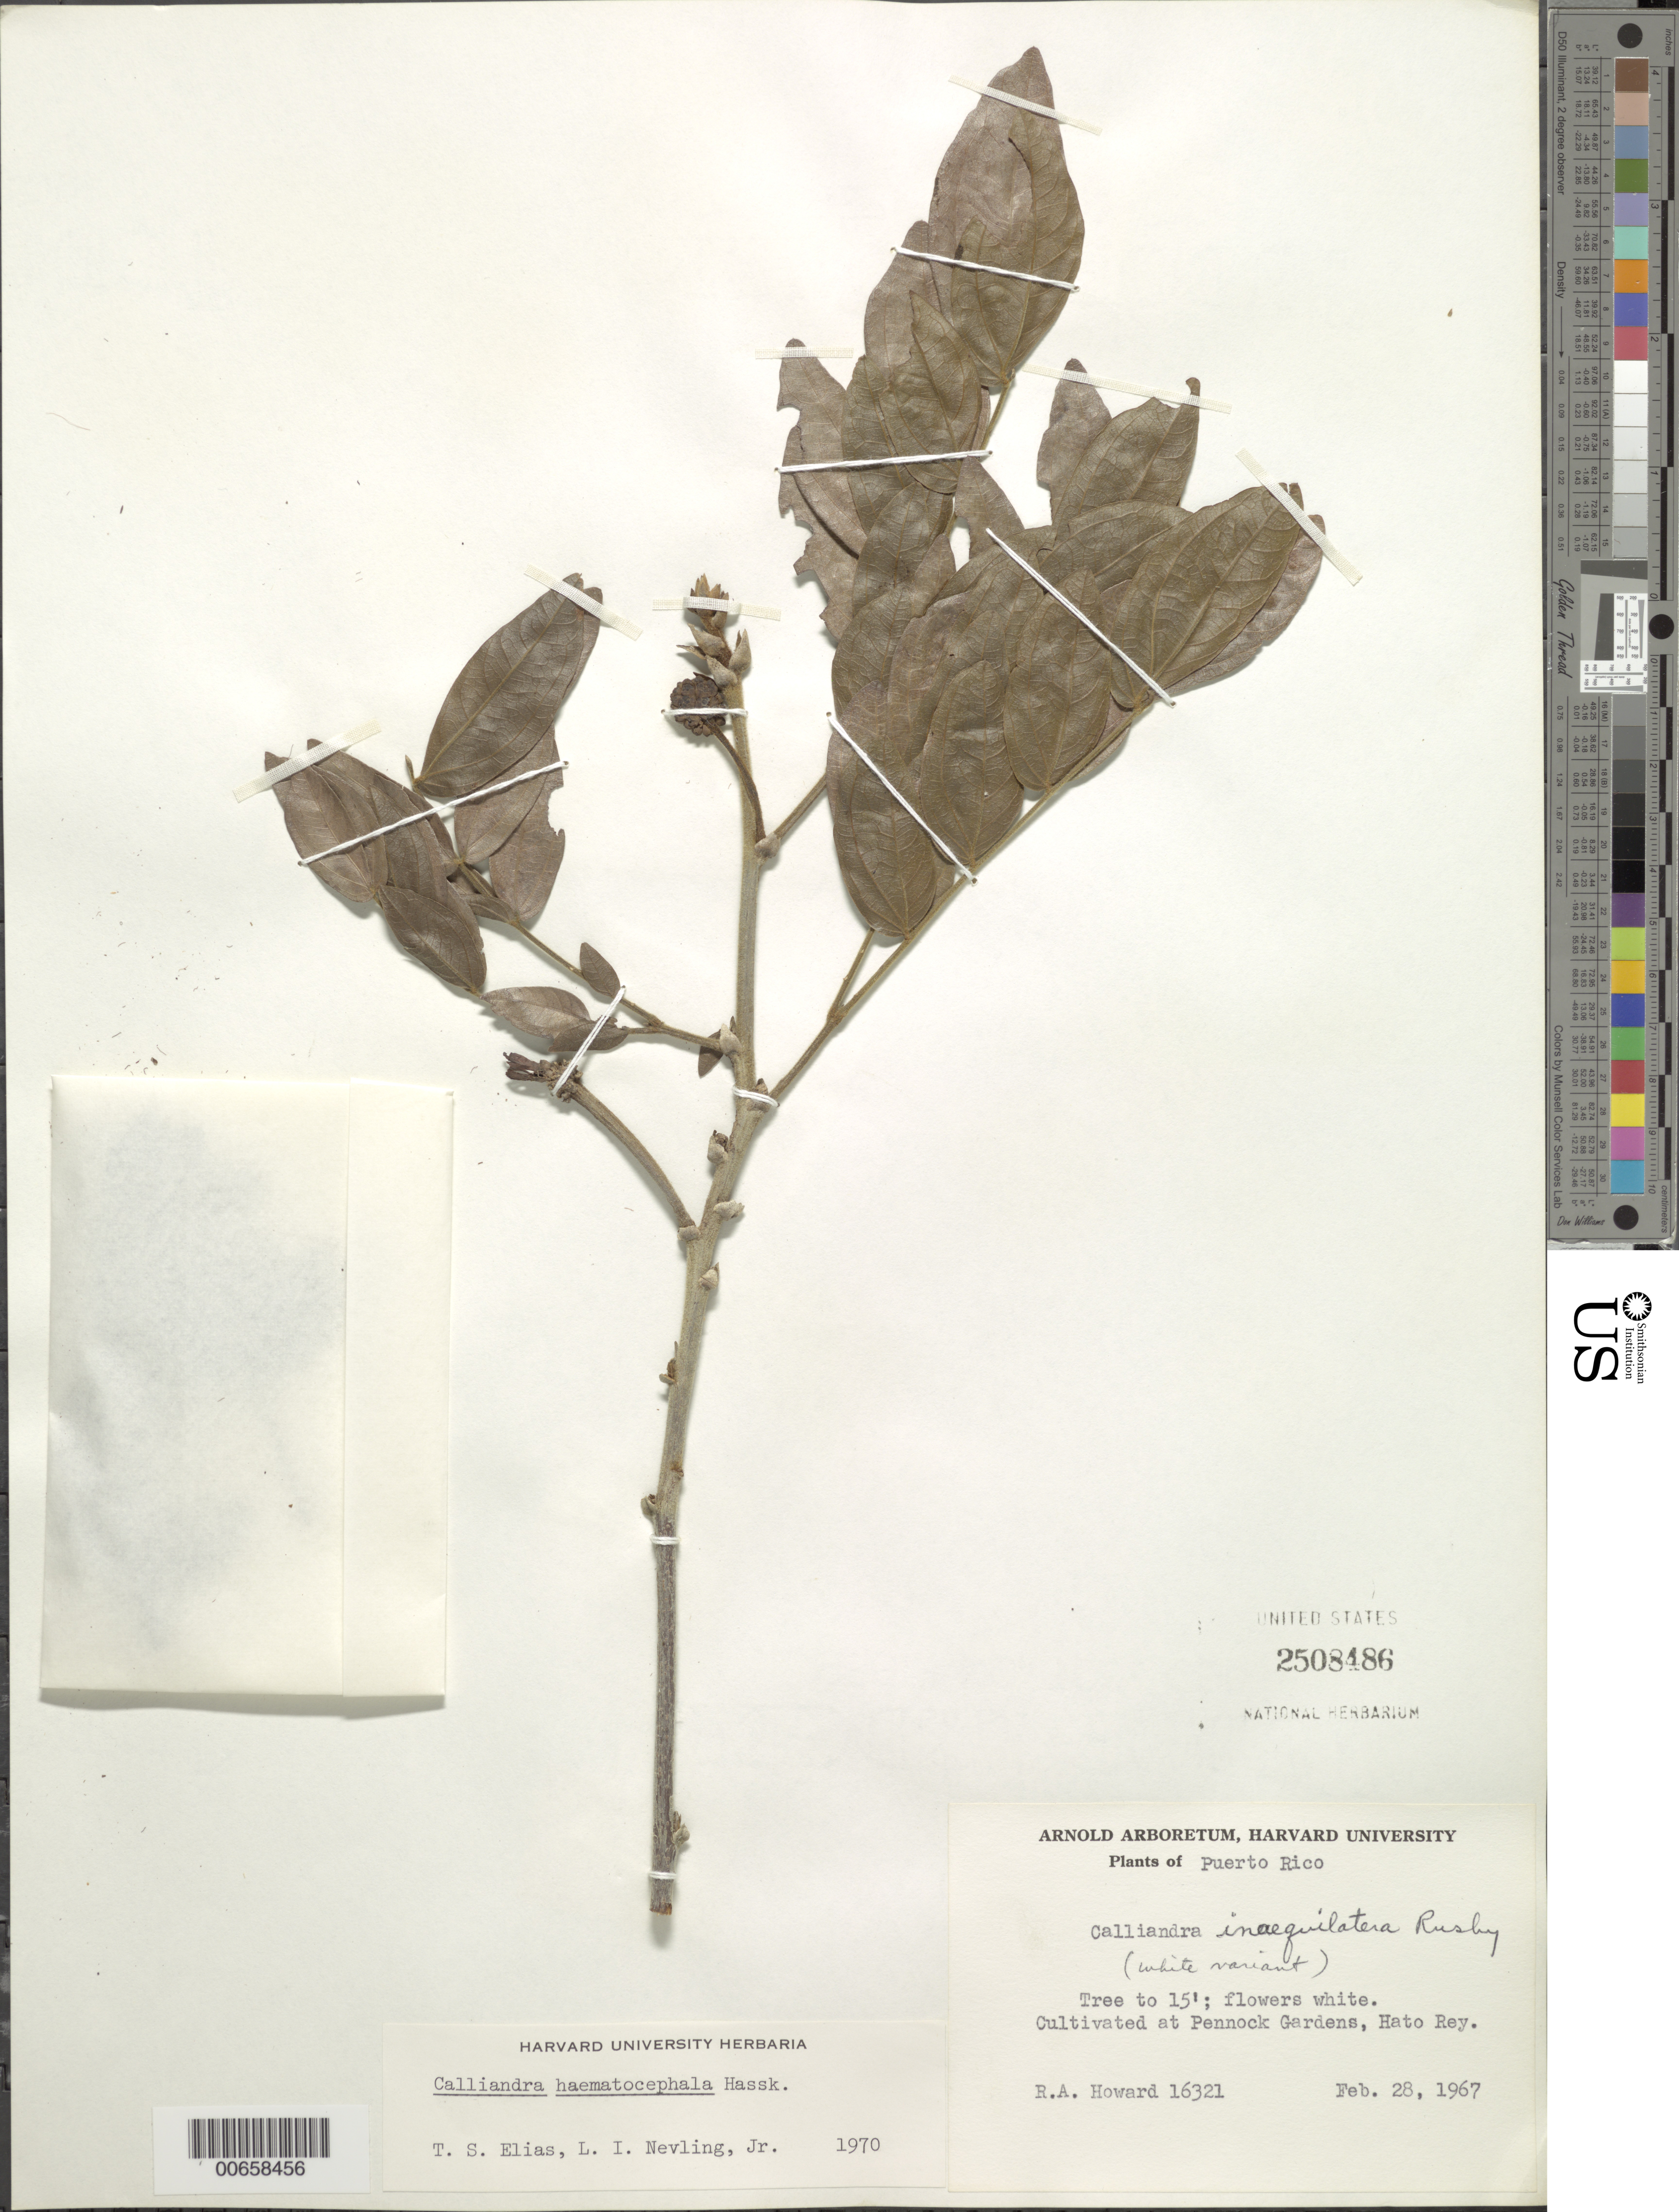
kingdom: Plantae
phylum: Tracheophyta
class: Magnoliopsida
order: Fabales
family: Fabaceae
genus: Calliandra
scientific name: Calliandra haematocephala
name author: Hassk.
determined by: Elias, T. & Nevling, Jr , L. I., (GH), Harvard University Herbaria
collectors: R. A. Howard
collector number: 16321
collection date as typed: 28 Feb 1967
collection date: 1967-02-28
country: Puerto Rico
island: Greater Antilles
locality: Hato Rey, Pennock Gardens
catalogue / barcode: US 2508486